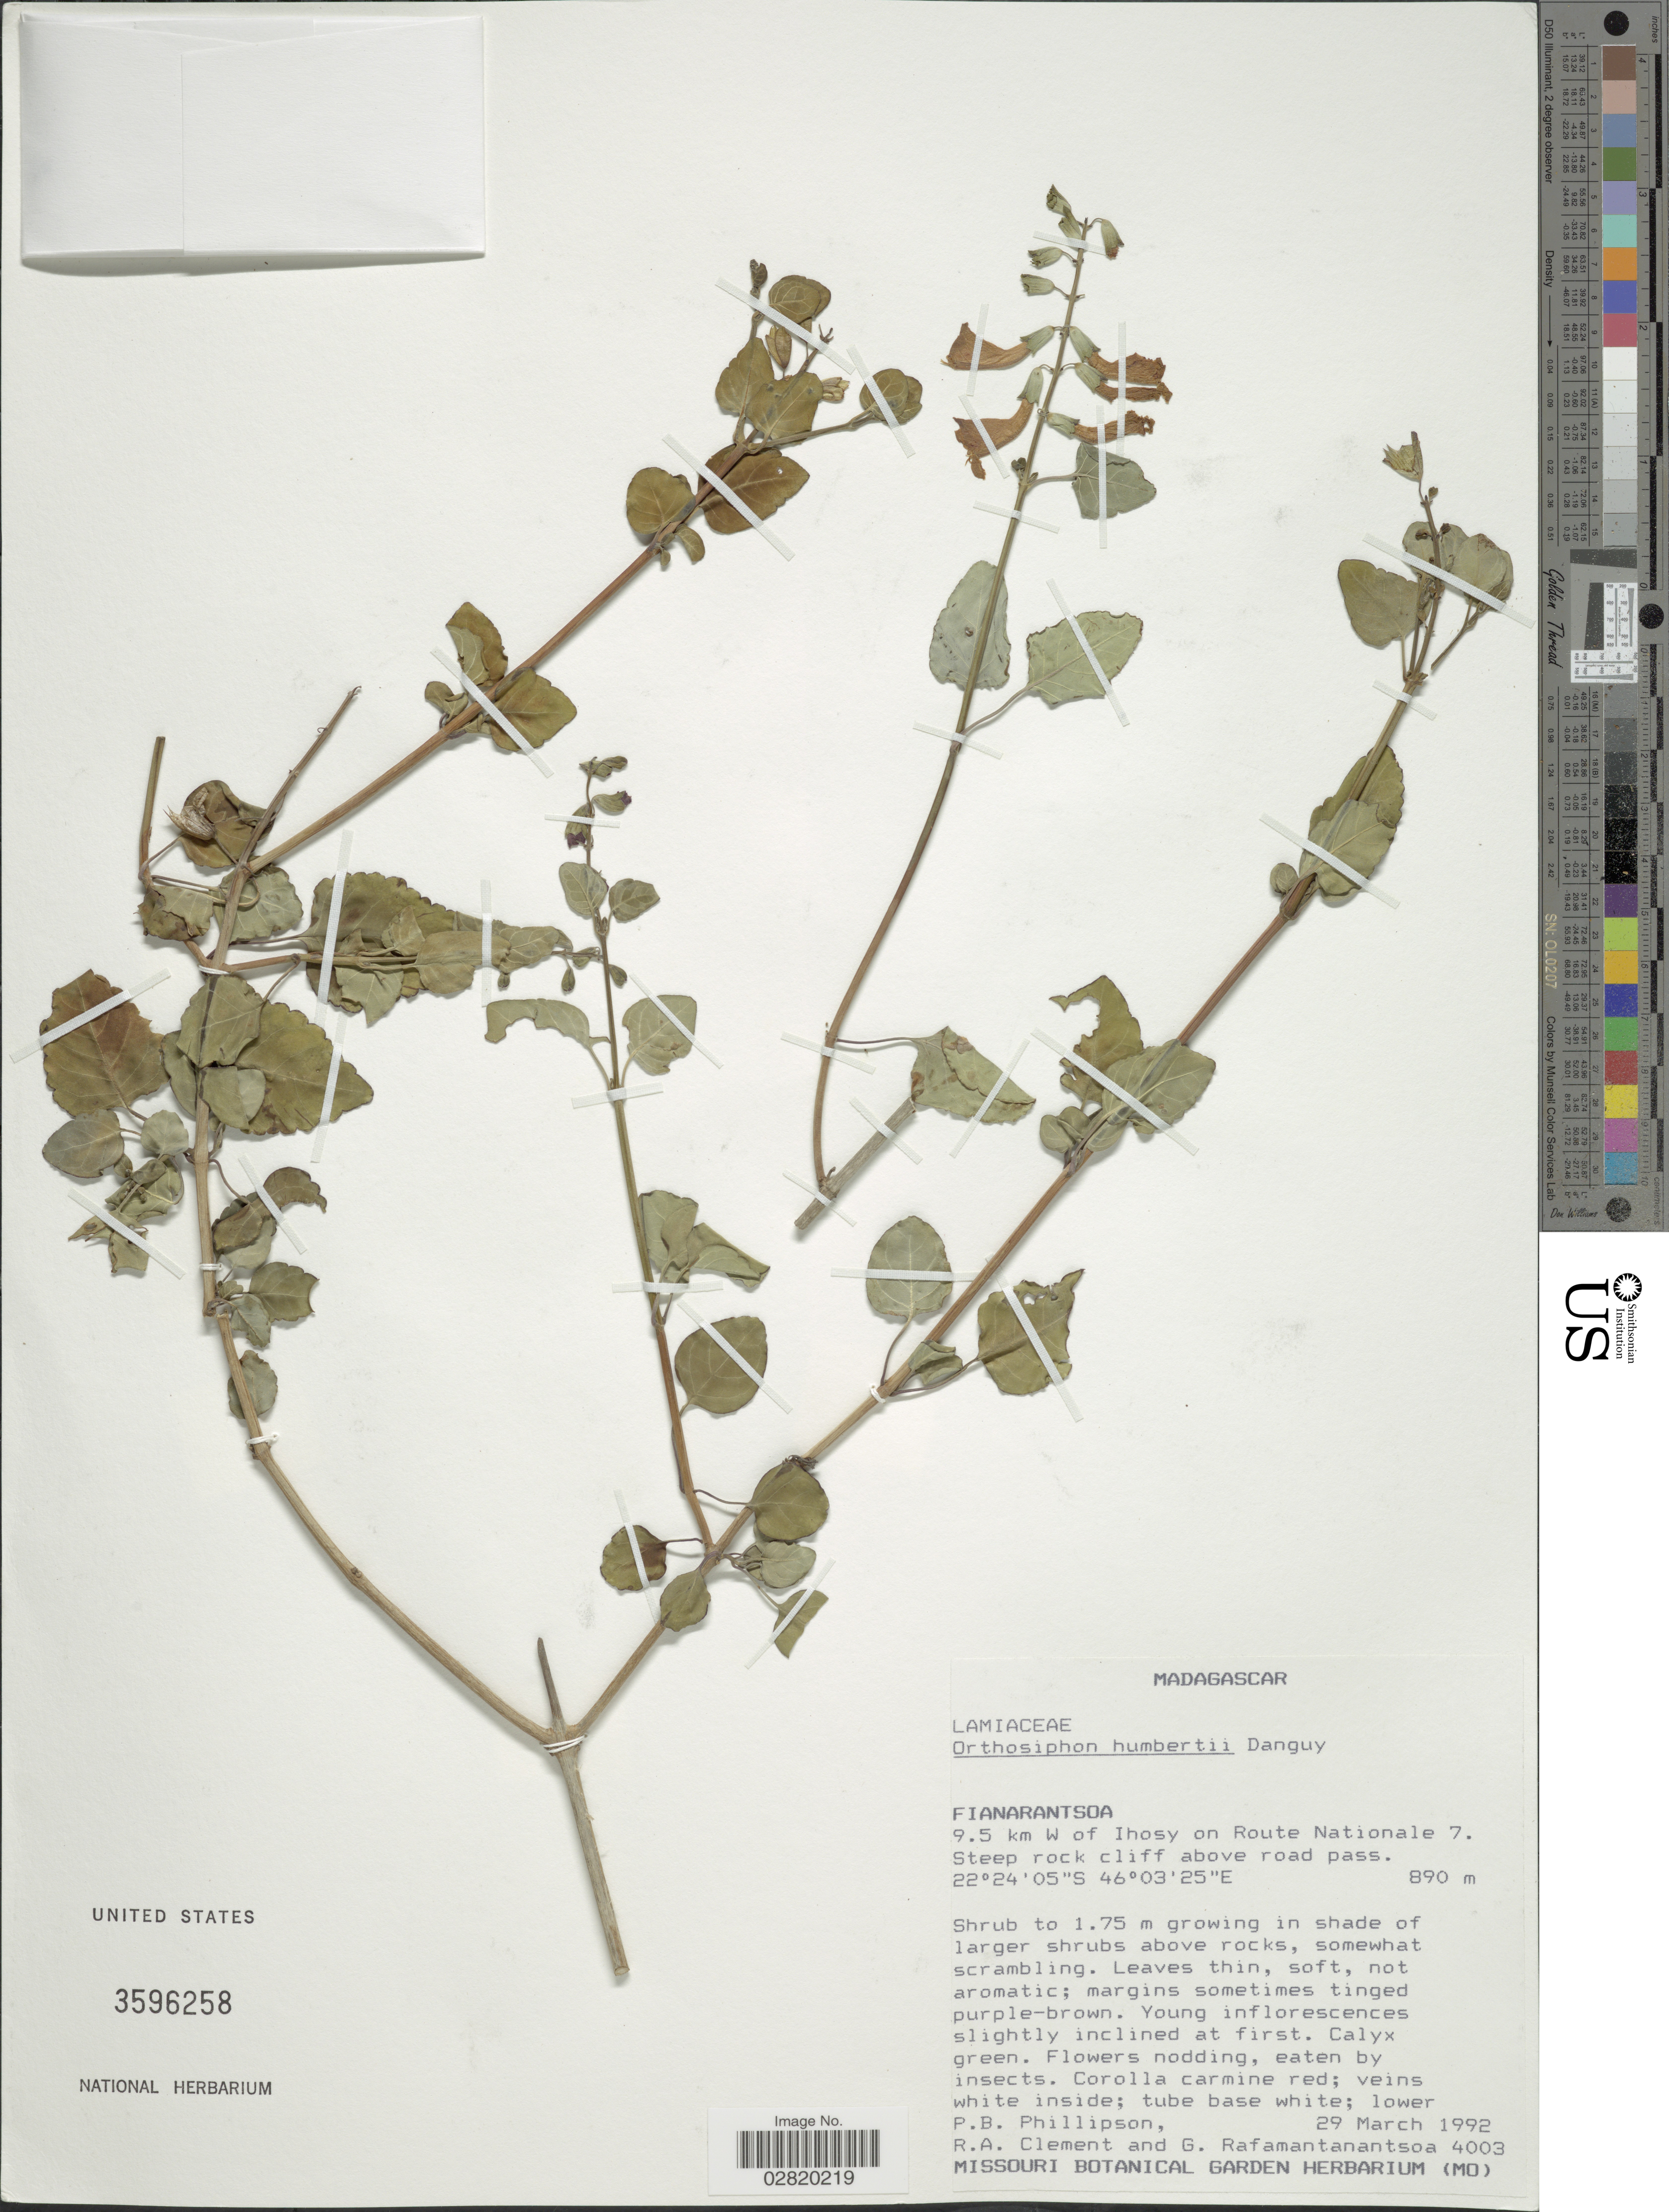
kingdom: Plantae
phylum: Tracheophyta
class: Magnoliopsida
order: Lamiales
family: Lamiaceae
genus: Orthosiphon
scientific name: Orthosiphon humbertii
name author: Danguy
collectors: P. B. Phillipson, R. A.Clement & G. Rafamantanantsoa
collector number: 4003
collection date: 1992-03-29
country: Madagascar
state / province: Ihorombe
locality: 9.5 km W of Ihosy on Route Nationale 7.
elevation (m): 890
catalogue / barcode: US 3596258